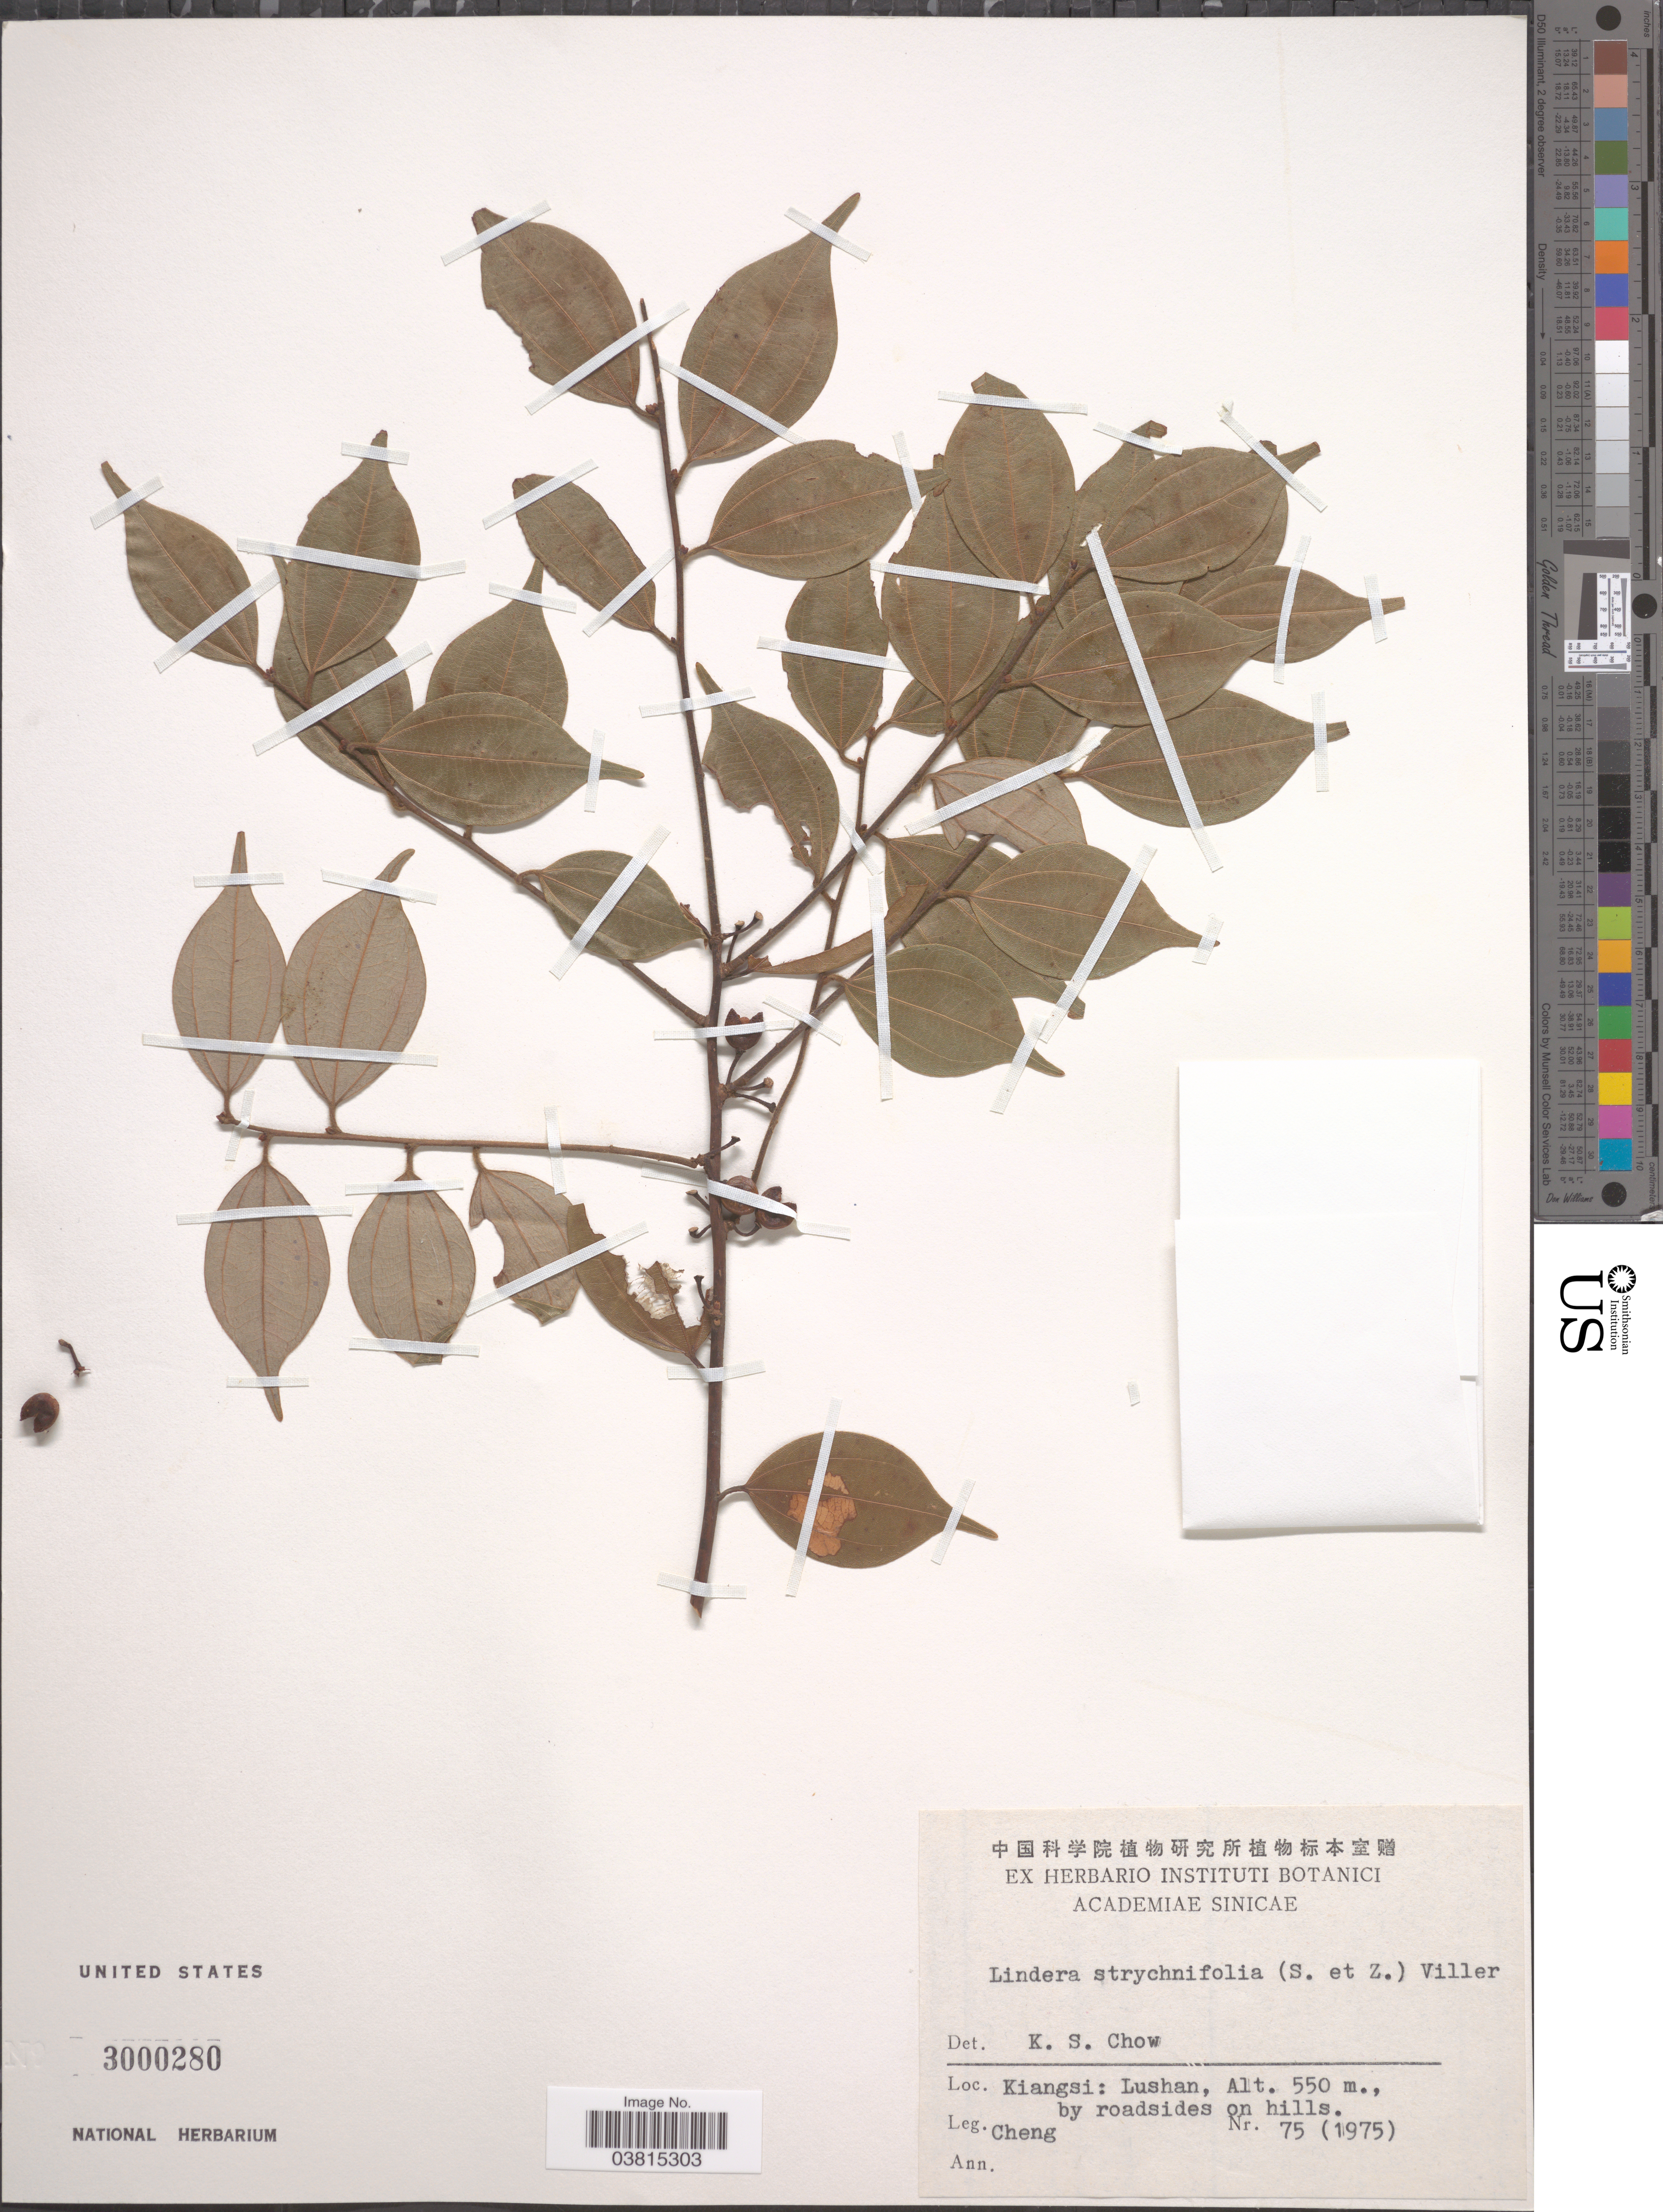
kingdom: Plantae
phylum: Tracheophyta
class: Magnoliopsida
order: Laurales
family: Lauraceae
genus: Lindera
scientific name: Lindera strychnifolia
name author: Fern.-Vill.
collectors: -. Cheng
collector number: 75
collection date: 1975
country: China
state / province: Jiangxi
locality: Kiangsi: Lushan.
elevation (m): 550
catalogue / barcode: US 3000280